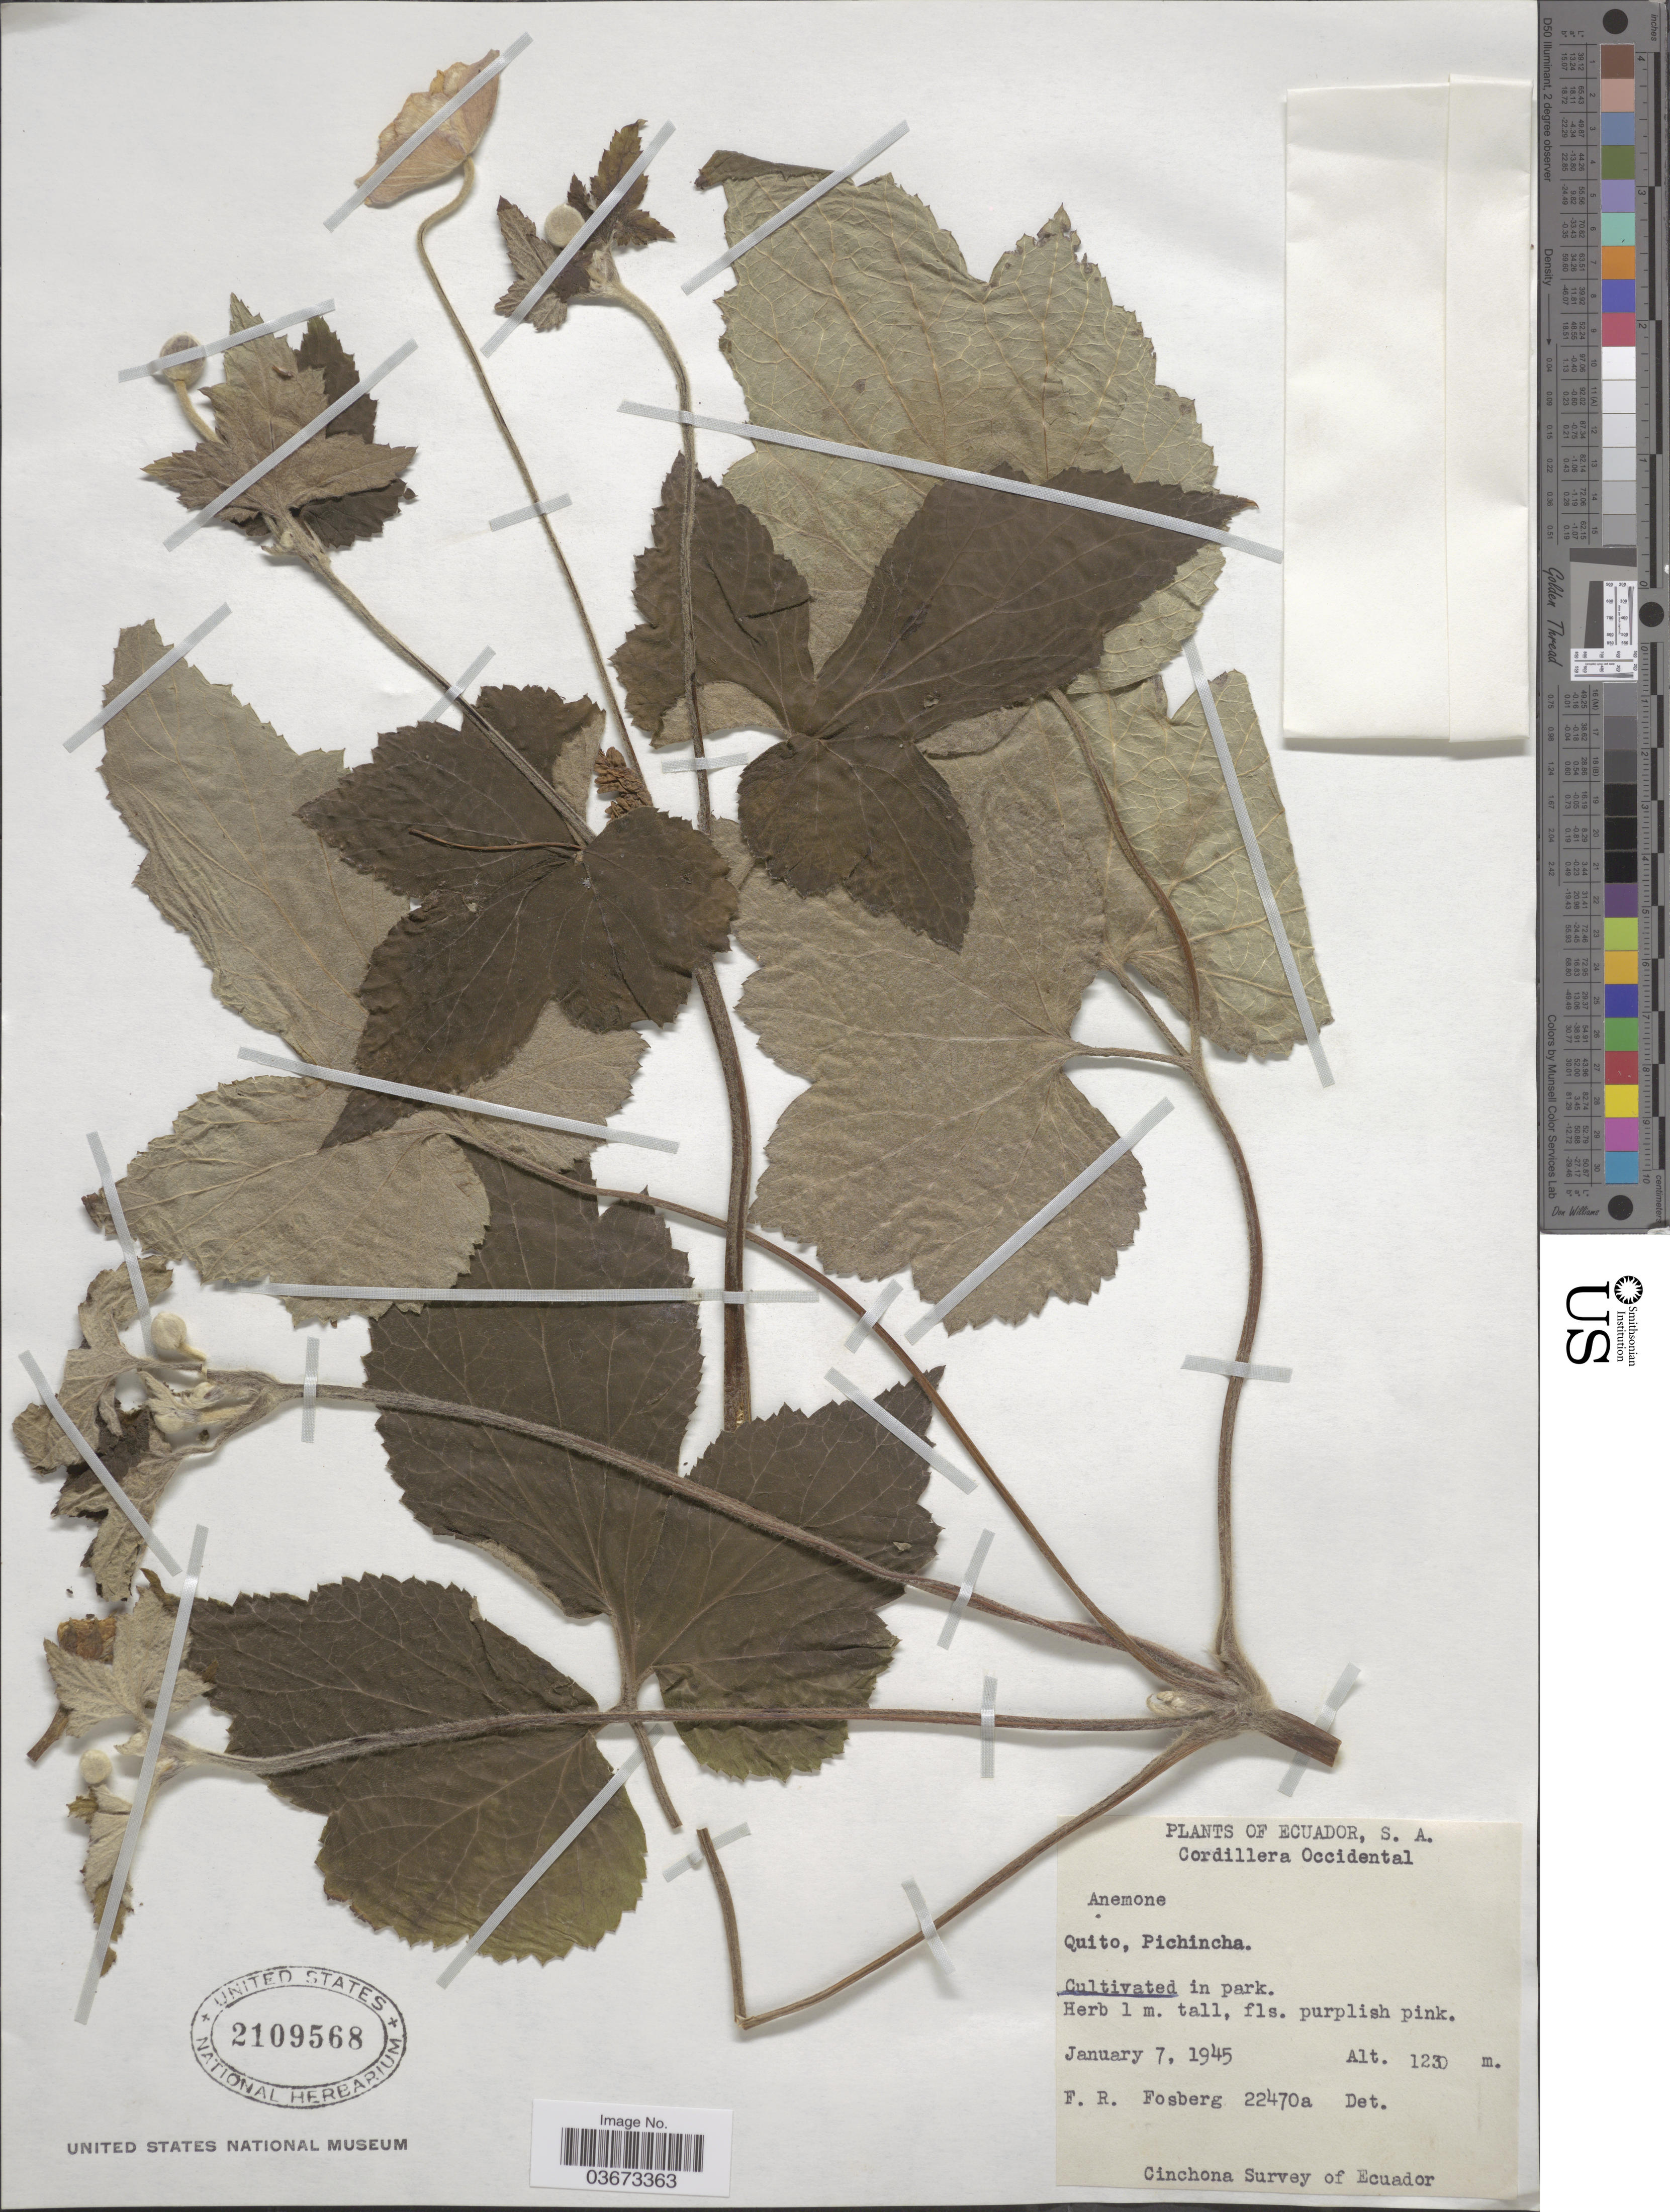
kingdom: Plantae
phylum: Tracheophyta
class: Magnoliopsida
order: Ranunculales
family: Ranunculaceae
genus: Anemone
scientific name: Anemone japonica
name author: Houtt.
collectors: F. R. Fosberg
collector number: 22470a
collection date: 1945-01-07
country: Ecuador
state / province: Pichincha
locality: Cordillera Occidental. Quito.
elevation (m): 1230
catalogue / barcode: US 2109568